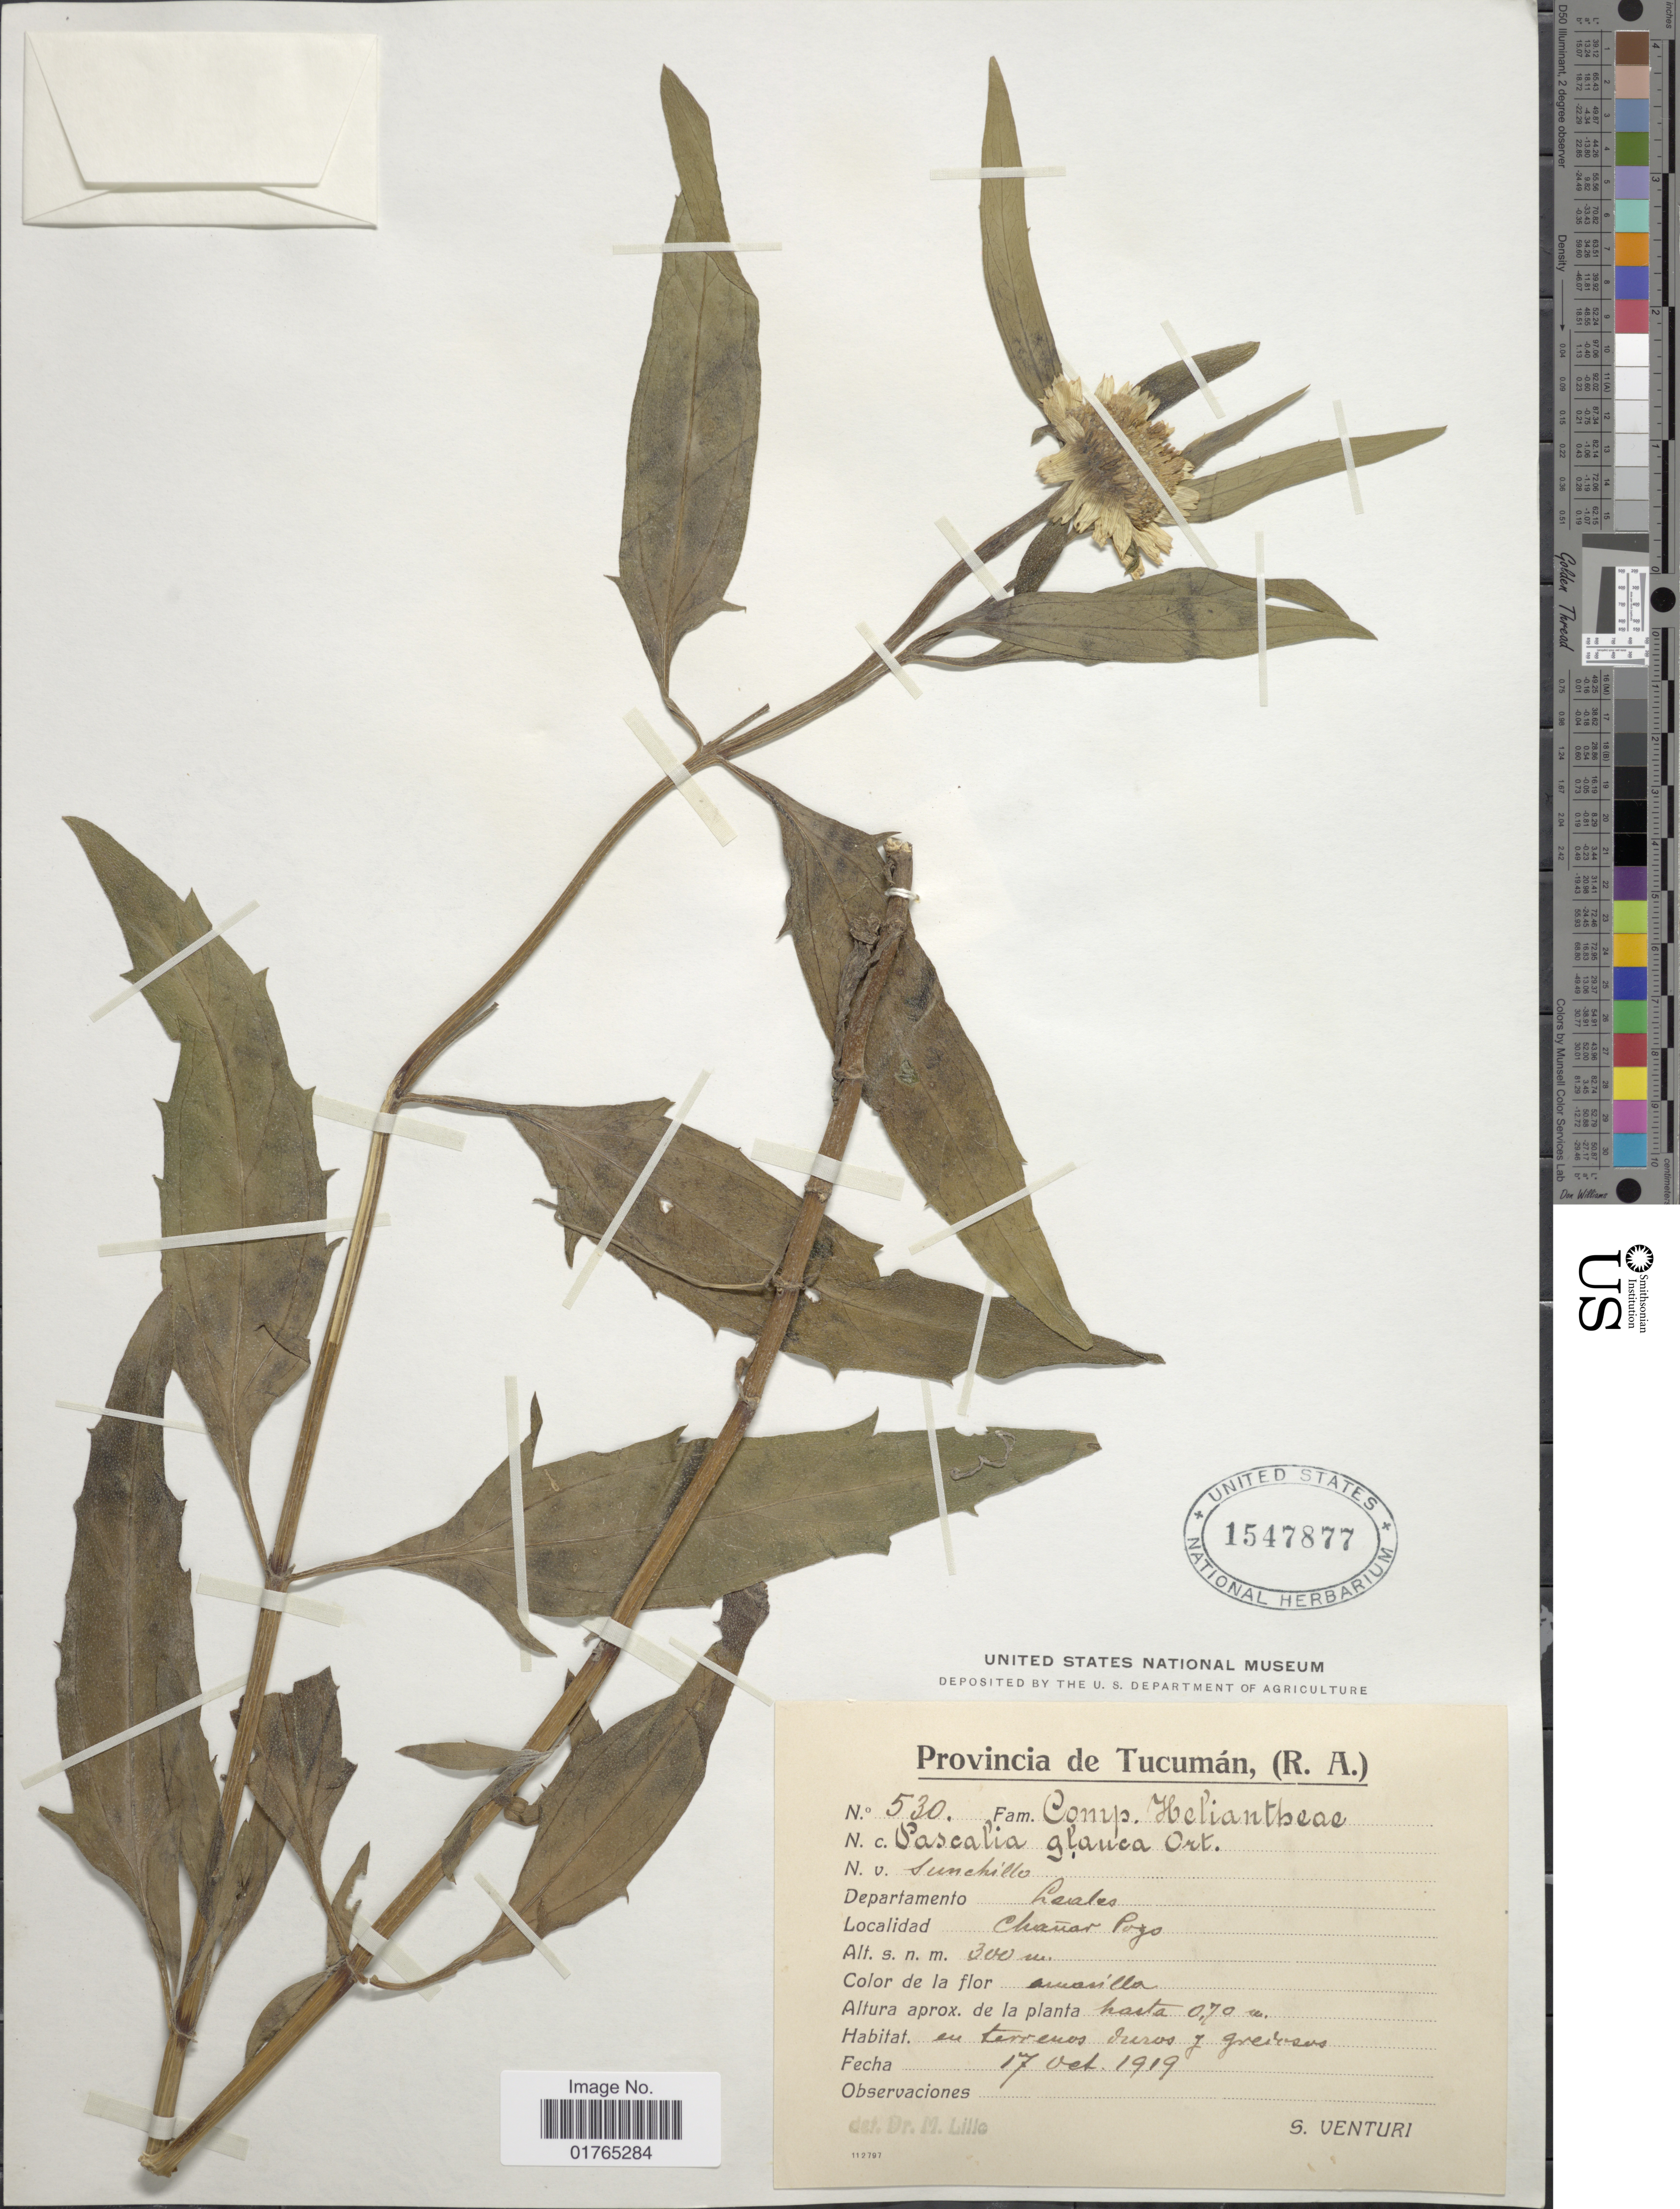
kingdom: Plantae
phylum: Tracheophyta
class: Magnoliopsida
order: Asterales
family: Asteraceae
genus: Pascalia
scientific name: Pascalia glauca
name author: Ortega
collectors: S. Venturi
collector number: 530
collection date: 1919-10-17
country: Argentina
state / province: Tucumán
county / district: Leales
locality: Chañar Pozo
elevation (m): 300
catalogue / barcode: US 1547877